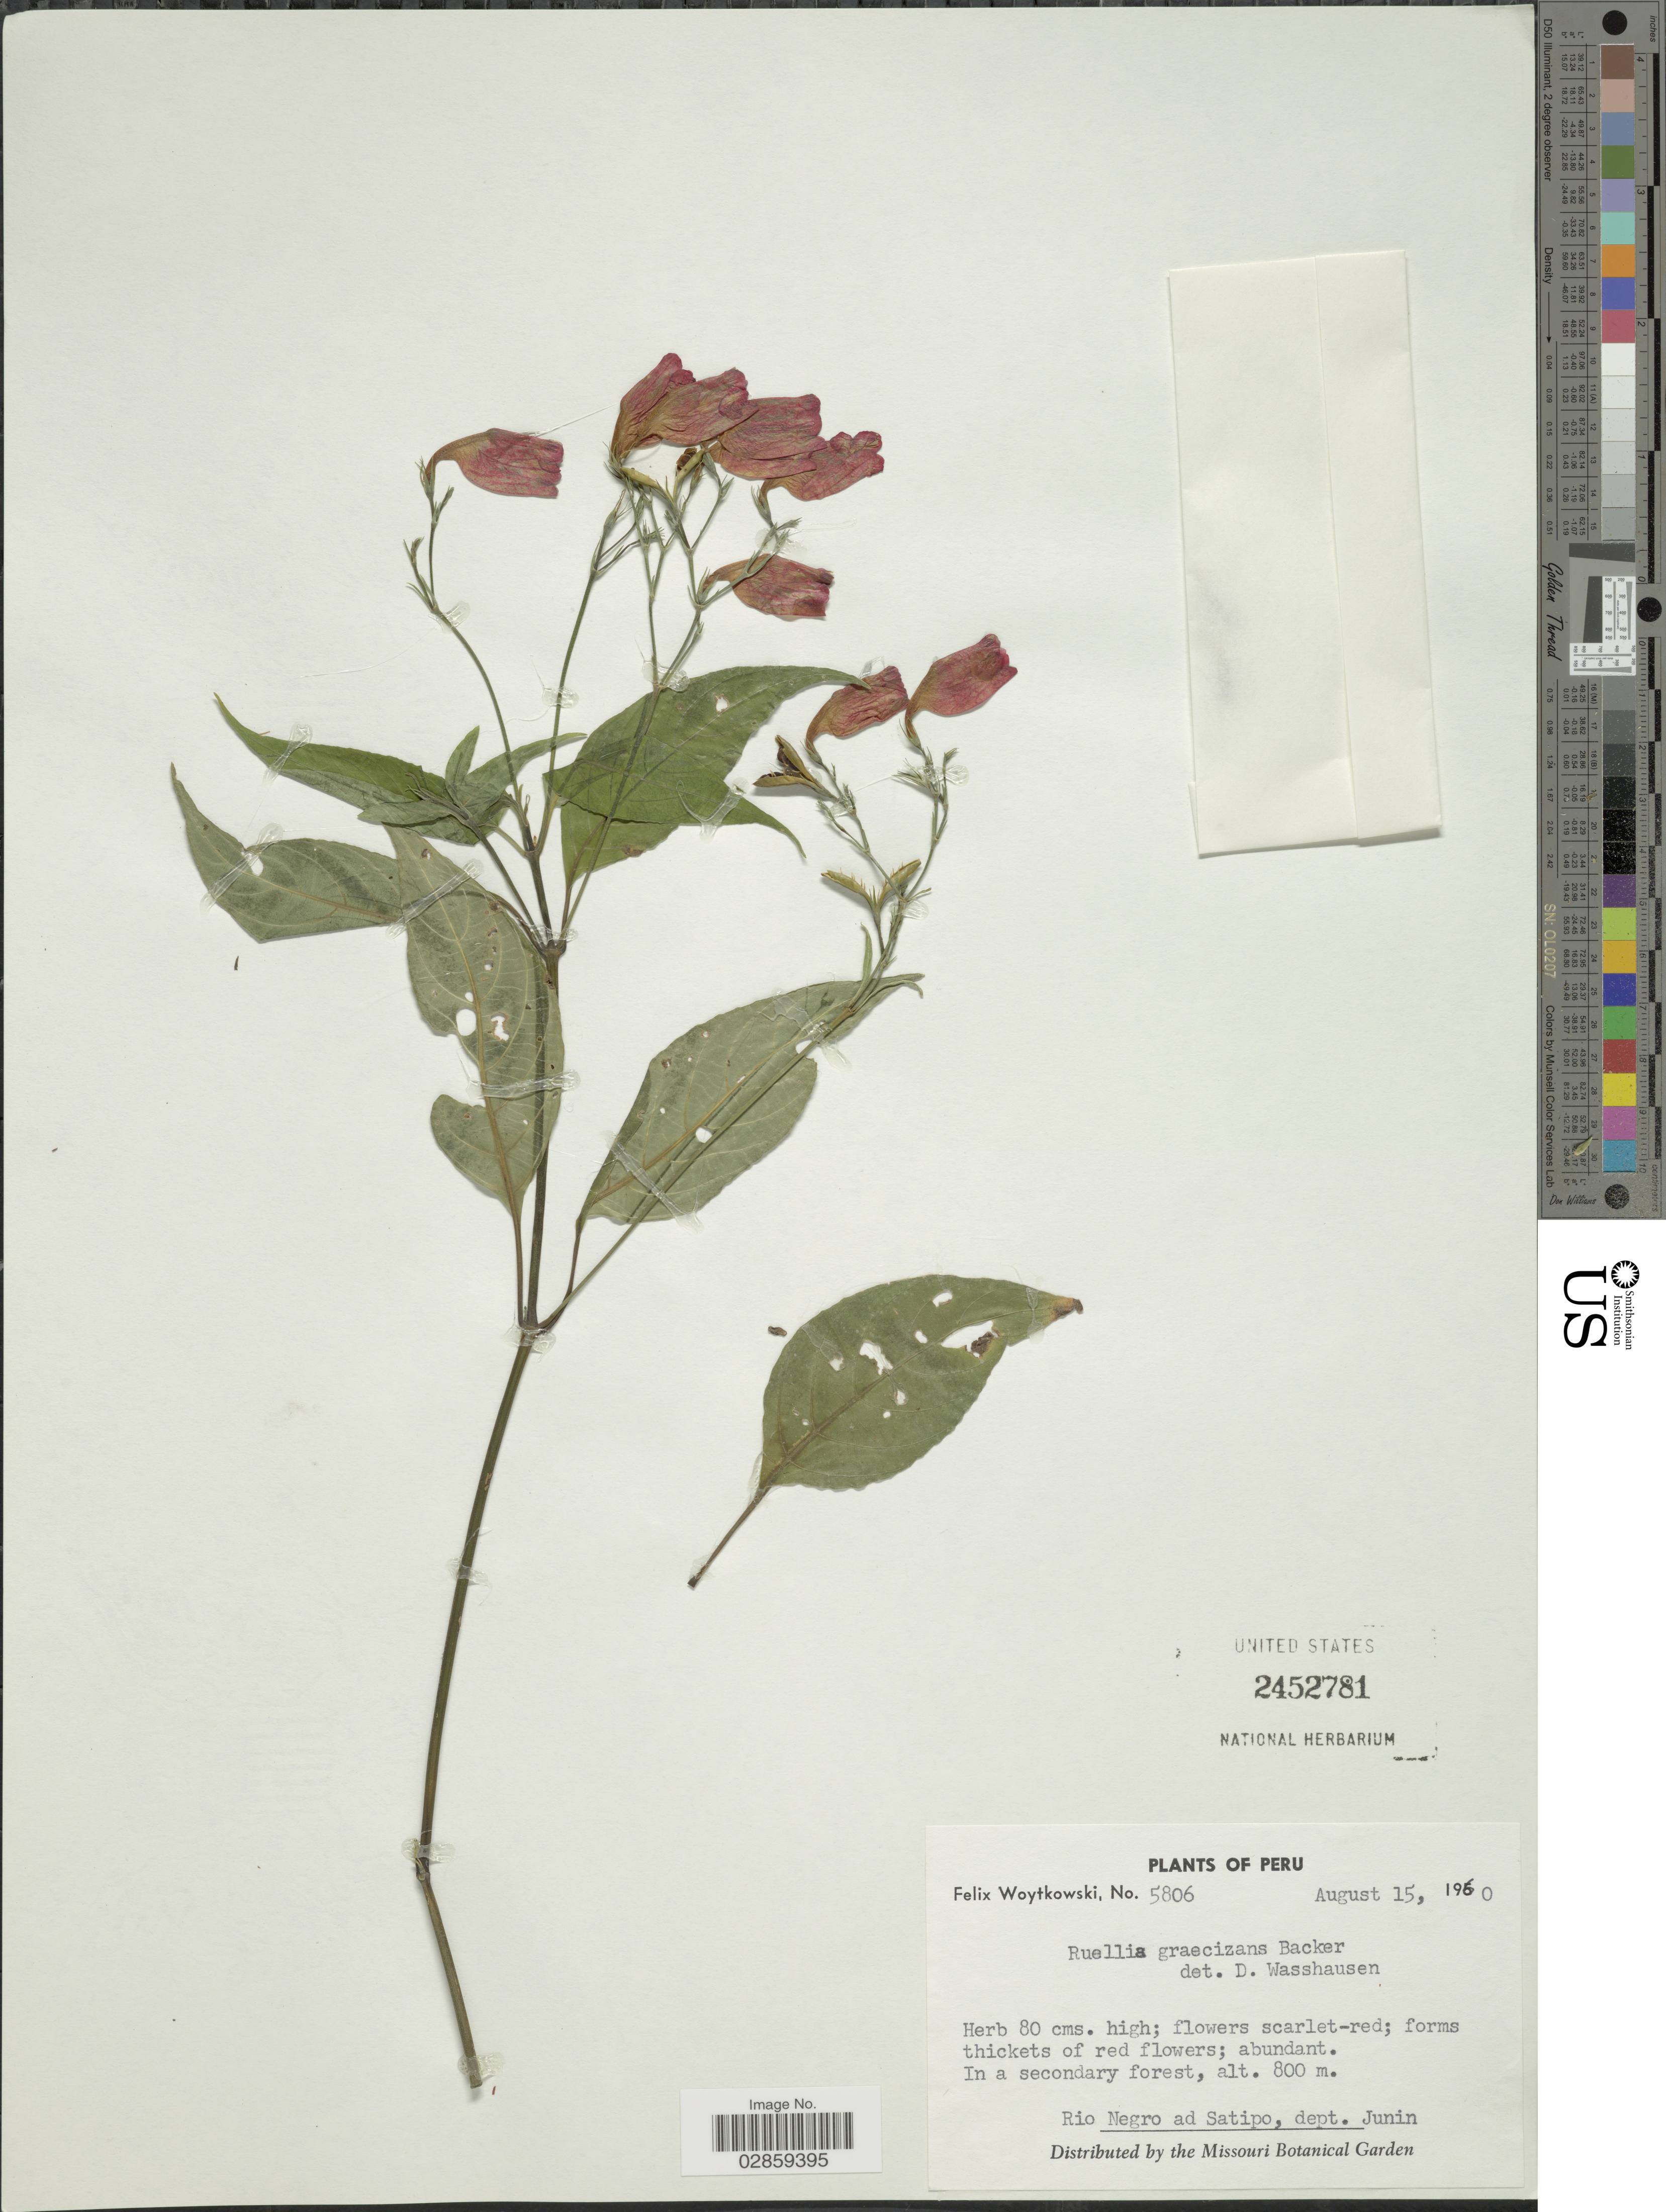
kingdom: Plantae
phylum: Tracheophyta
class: Magnoliopsida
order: Lamiales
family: Acanthaceae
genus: Ruellia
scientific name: Ruellia brevifolia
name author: (Pohl) C. Ezcurra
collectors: F. Woytkowski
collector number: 5806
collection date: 1960-08-15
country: Peru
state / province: Junín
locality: Rio Negro ad Satipo, dept. Junin.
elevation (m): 800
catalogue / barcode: US 2452781